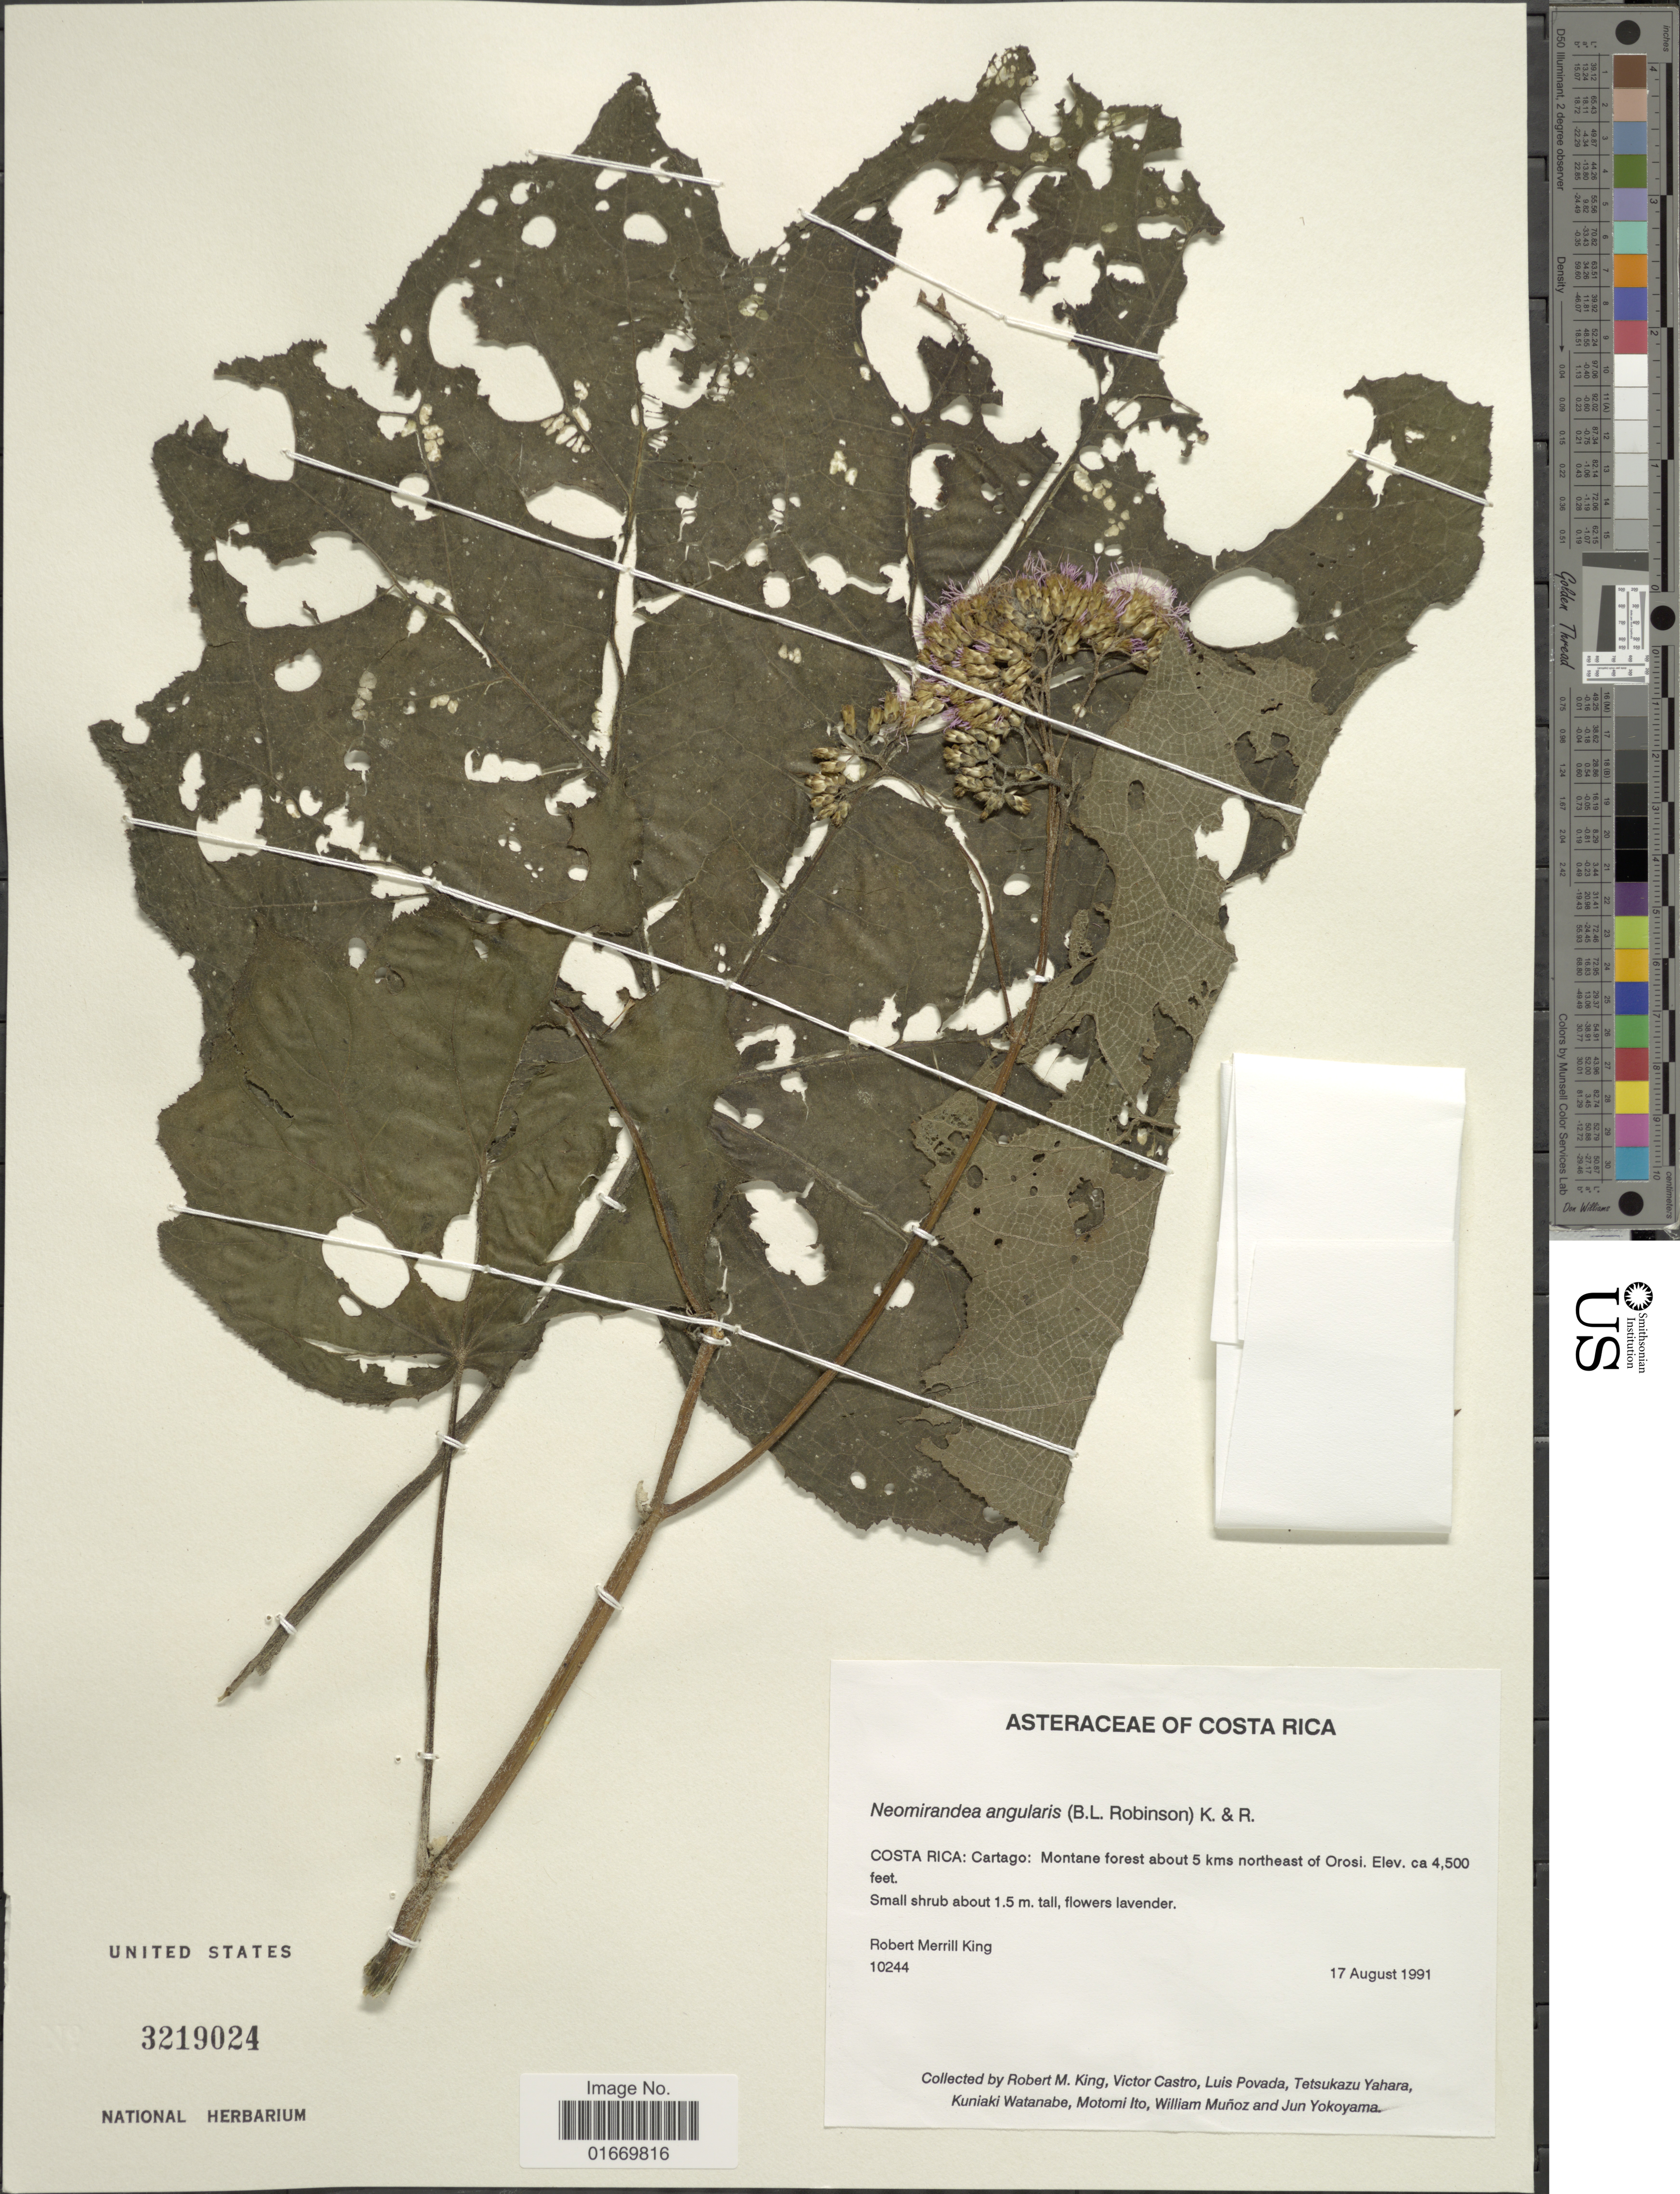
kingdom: Plantae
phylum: Tracheophyta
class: Magnoliopsida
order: Asterales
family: Asteraceae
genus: Neomirandea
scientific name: Neomirandea angularis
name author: (B.L. Rob.) R.M. King & H. Rob.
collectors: R. M. King, V. Castro, L. Povada, T. Yahara & et al.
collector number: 10244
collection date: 1991-08-17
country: Costa Rica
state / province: Cartago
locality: Montane forest about 5 kms northeast of Orosi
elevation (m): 1372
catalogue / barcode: US 3219024